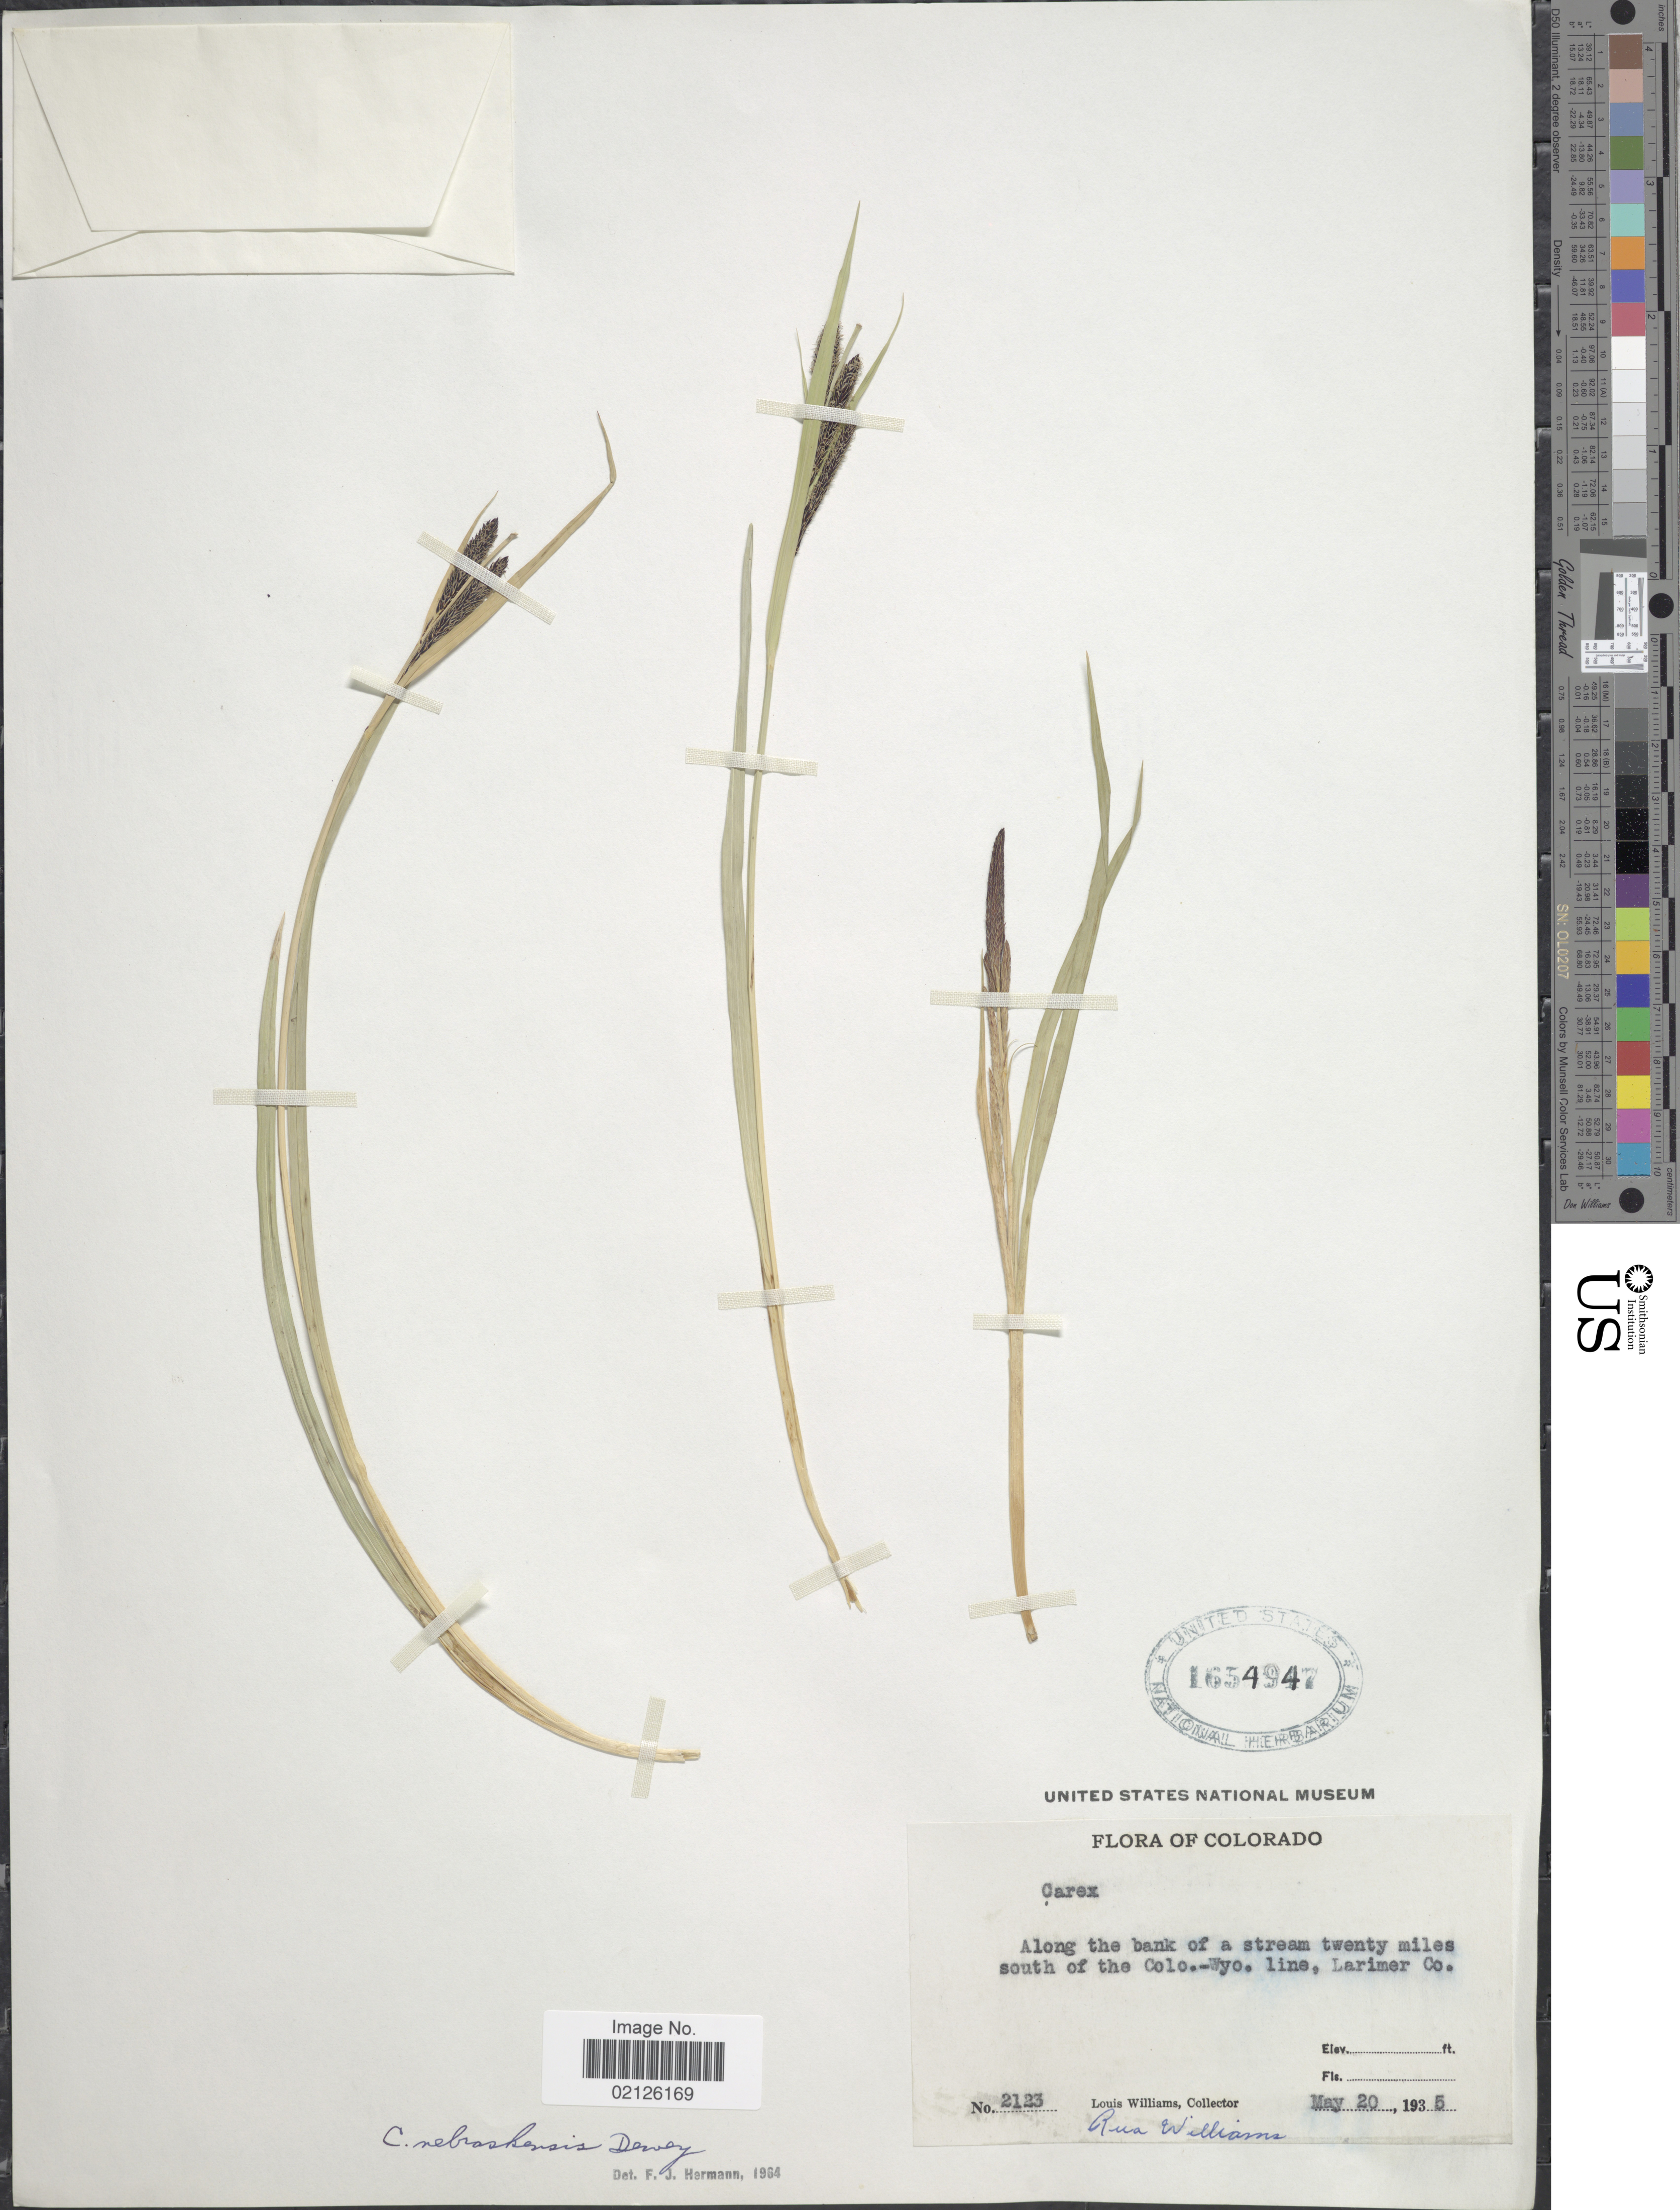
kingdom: Plantae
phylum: Tracheophyta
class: Liliopsida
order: Poales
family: Cyperaceae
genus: Carex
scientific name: Carex nebrascensis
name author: Dewey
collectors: L. Williams & R. P. Williams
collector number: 2123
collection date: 1935-05-20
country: United States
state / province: Colorado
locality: Along the bank of a stream twenty miles south of the Colo.-Wyo. line, Larimer Co.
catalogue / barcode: US 1654947